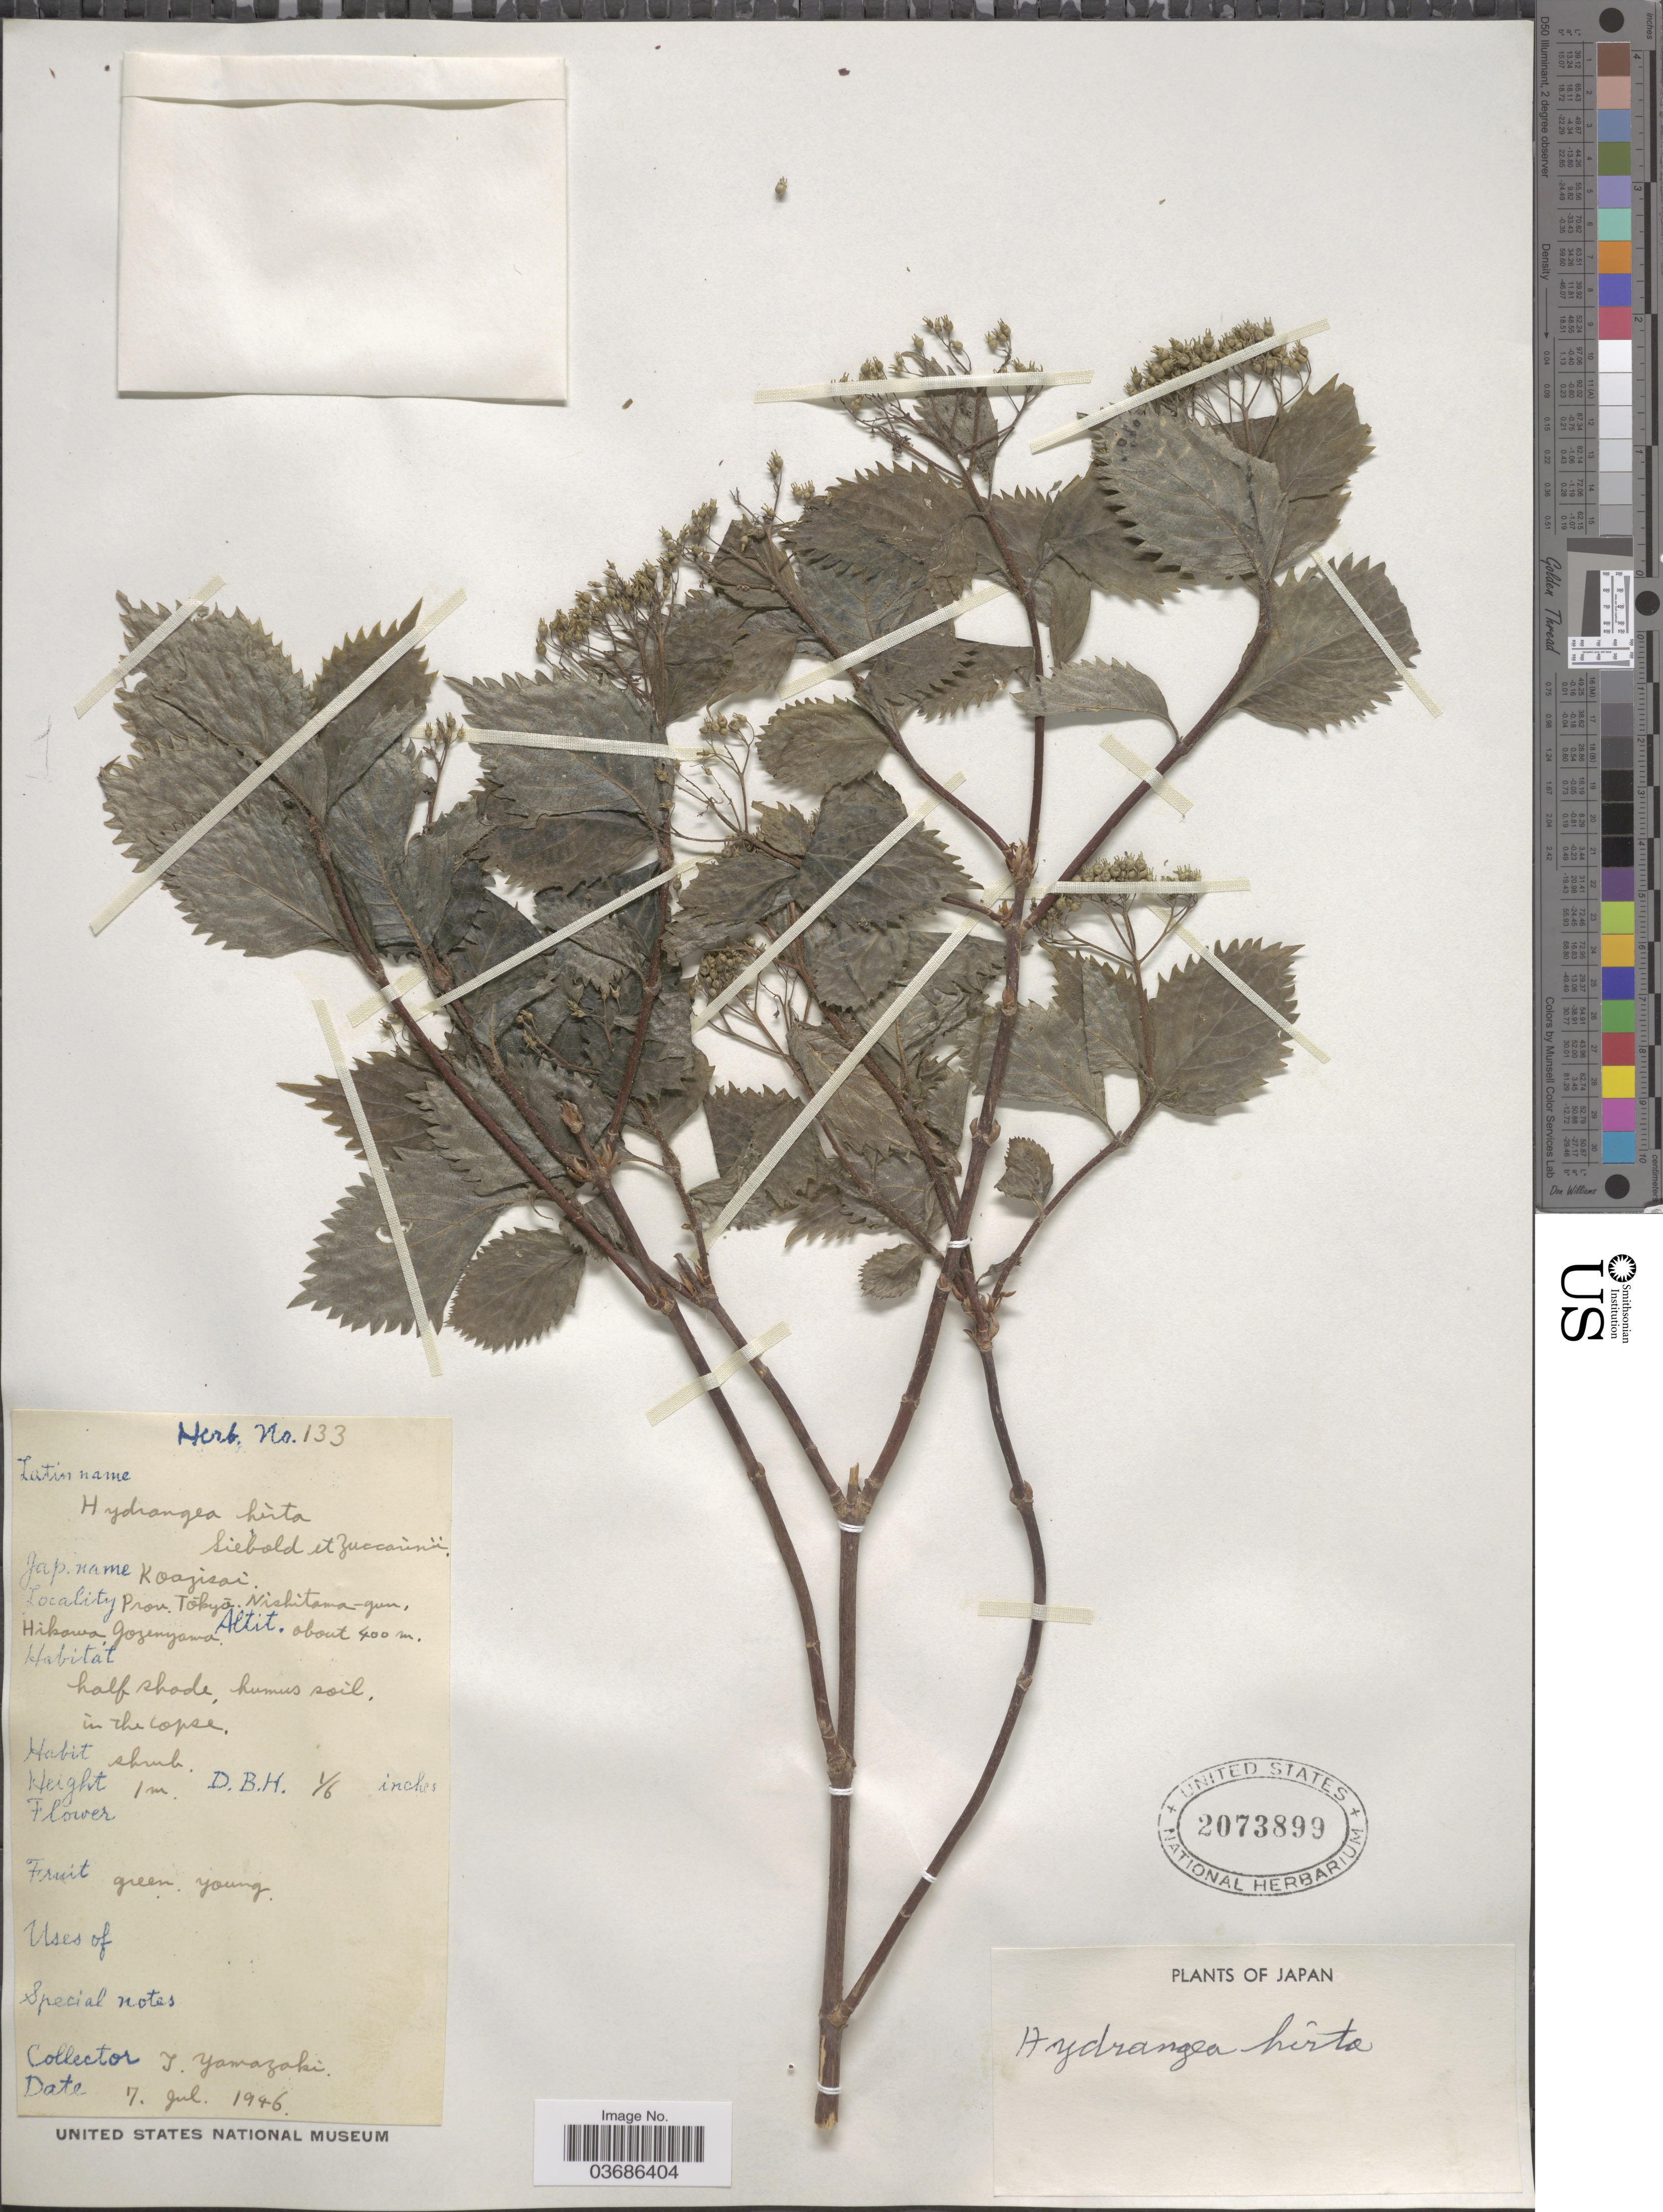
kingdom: Plantae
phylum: Tracheophyta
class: Magnoliopsida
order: Cornales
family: Hydrangeaceae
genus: Hydrangea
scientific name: Hydrangea hirta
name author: (Thunb.) Siebold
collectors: T. Yamazaki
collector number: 133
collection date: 1946-07-07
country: Japan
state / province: Tokyo, Federal City of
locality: Nishitama-gun, Hikawa Gozenyama.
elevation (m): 400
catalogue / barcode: US 2073899